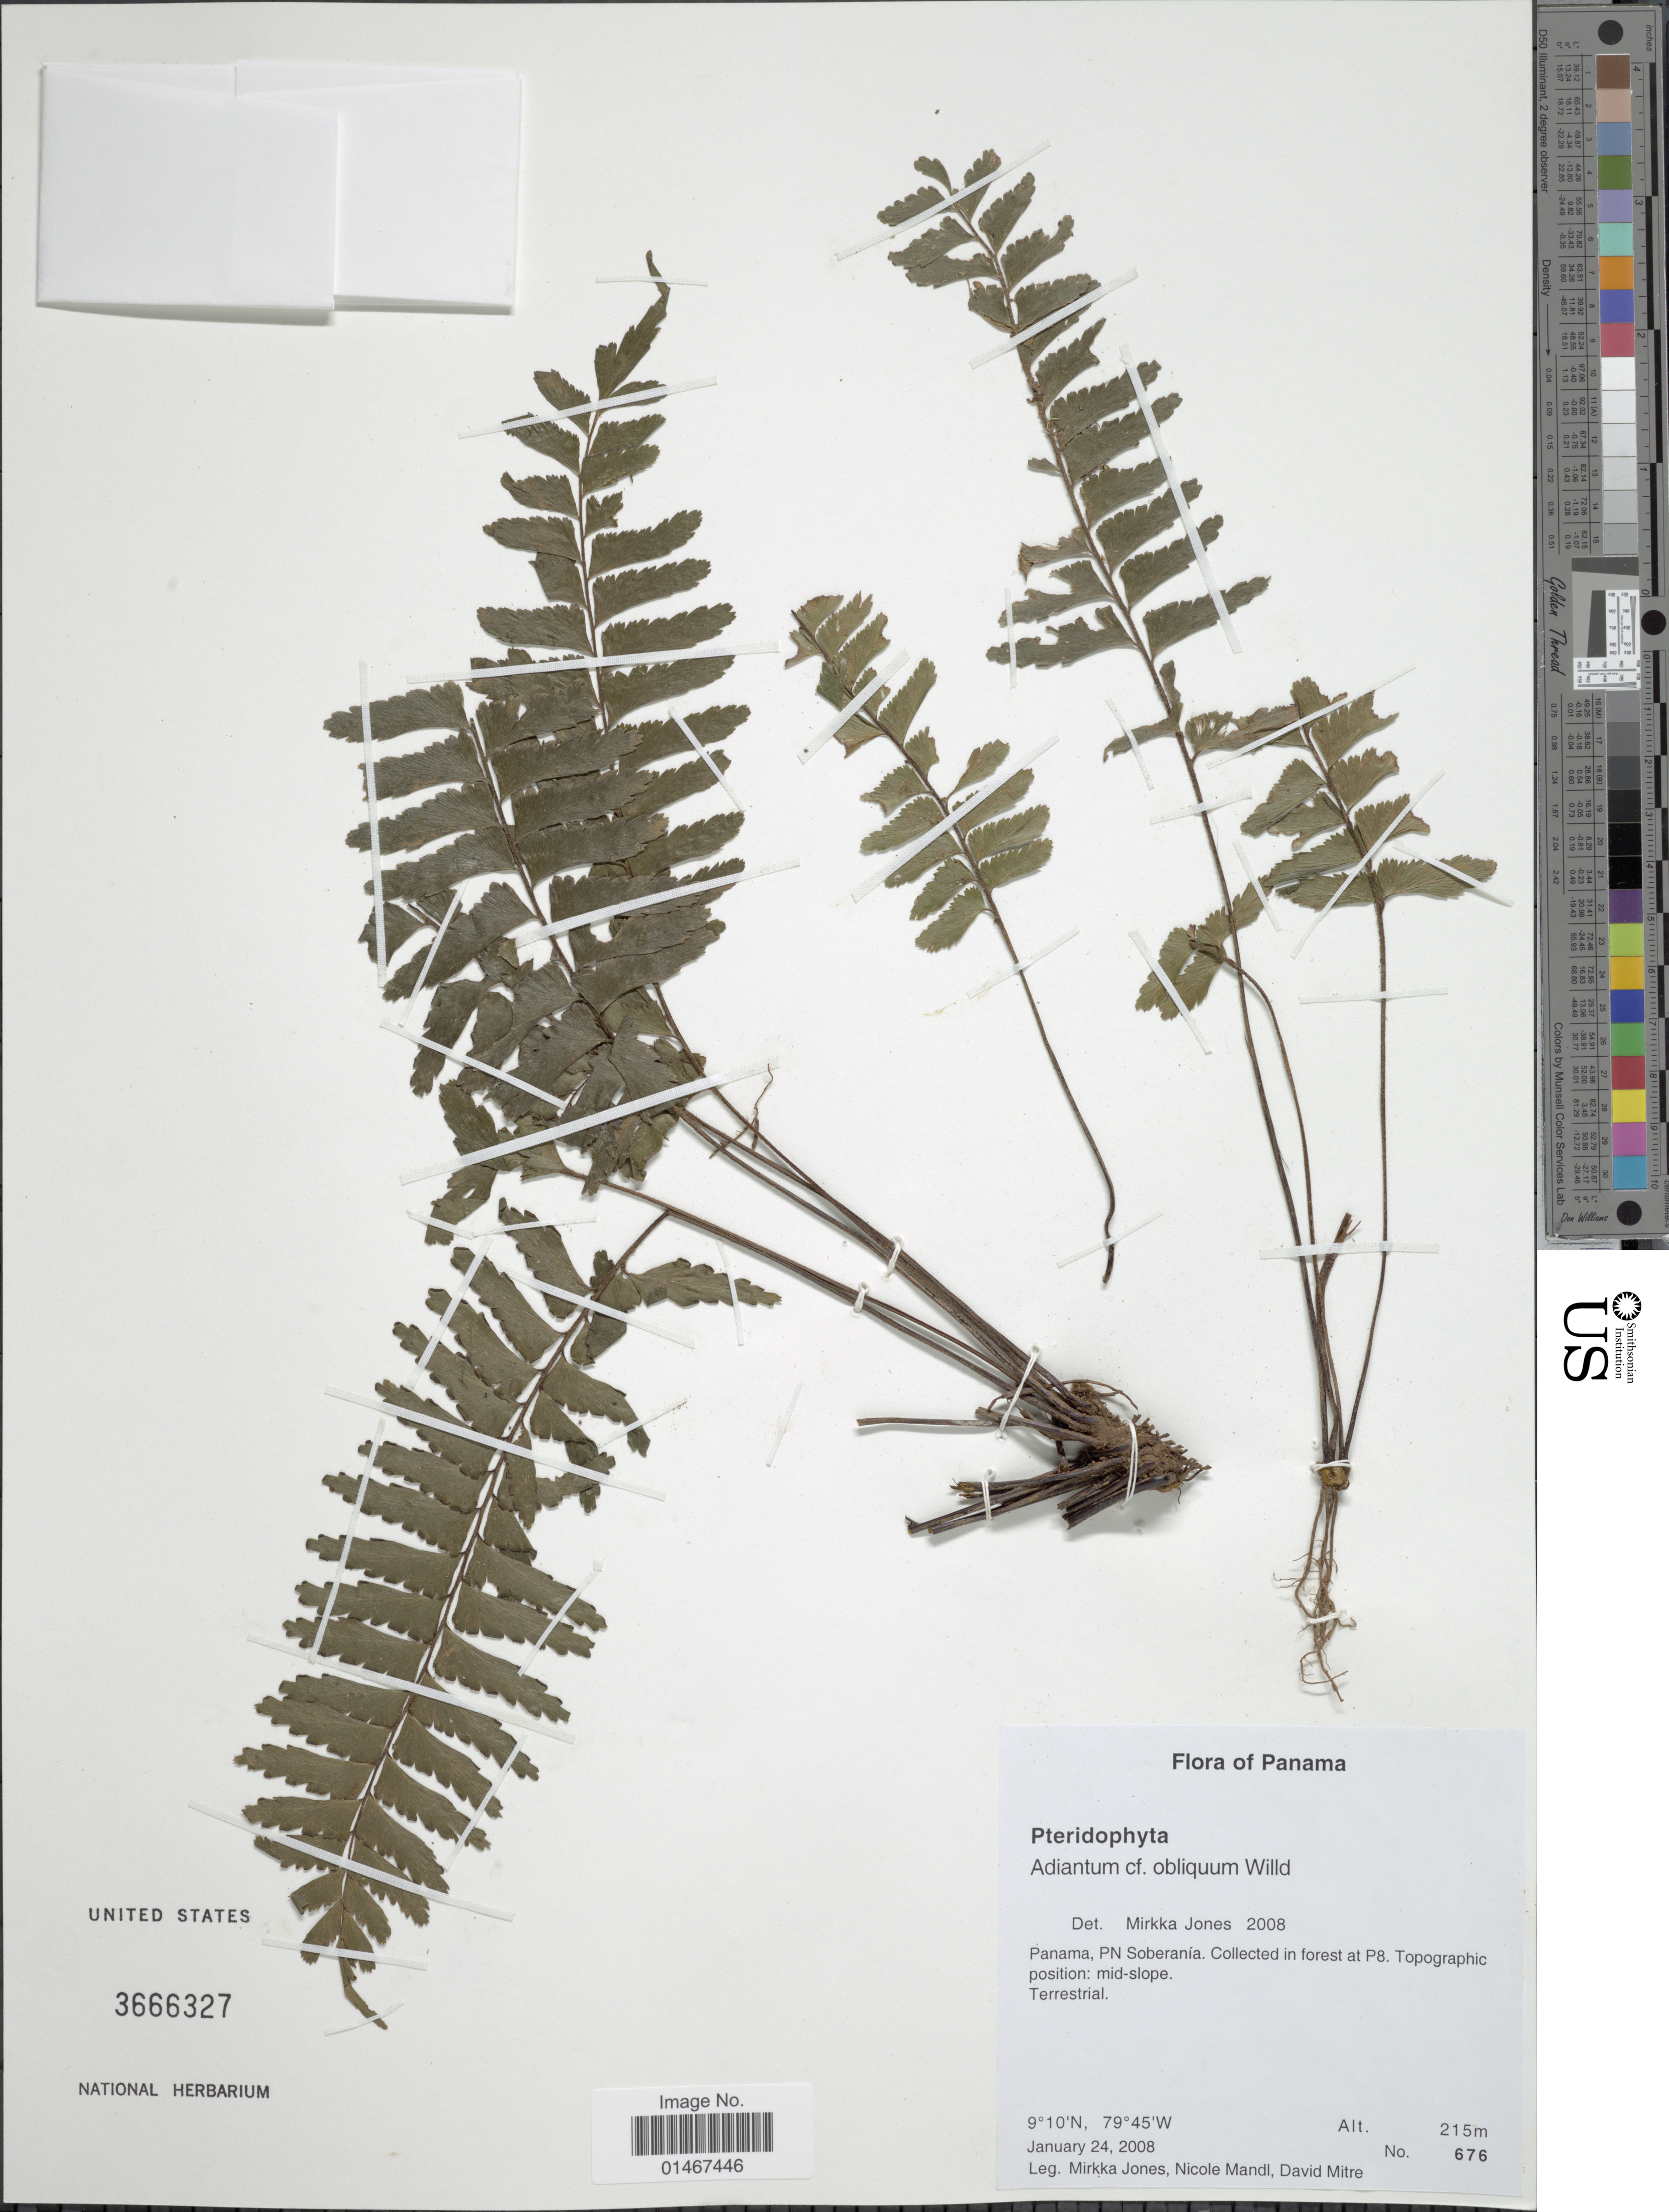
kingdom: Plantae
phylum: Tracheophyta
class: Polypodiopsida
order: Polypodiales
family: Pteridaceae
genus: Adiantum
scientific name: Adiantum obliquum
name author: Willd.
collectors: M. Jones, N. Mandl & D. Mitre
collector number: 676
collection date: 2008-01-24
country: Panama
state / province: Panamá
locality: PN Soberania. In forest at P8.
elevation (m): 215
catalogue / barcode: US 3666327